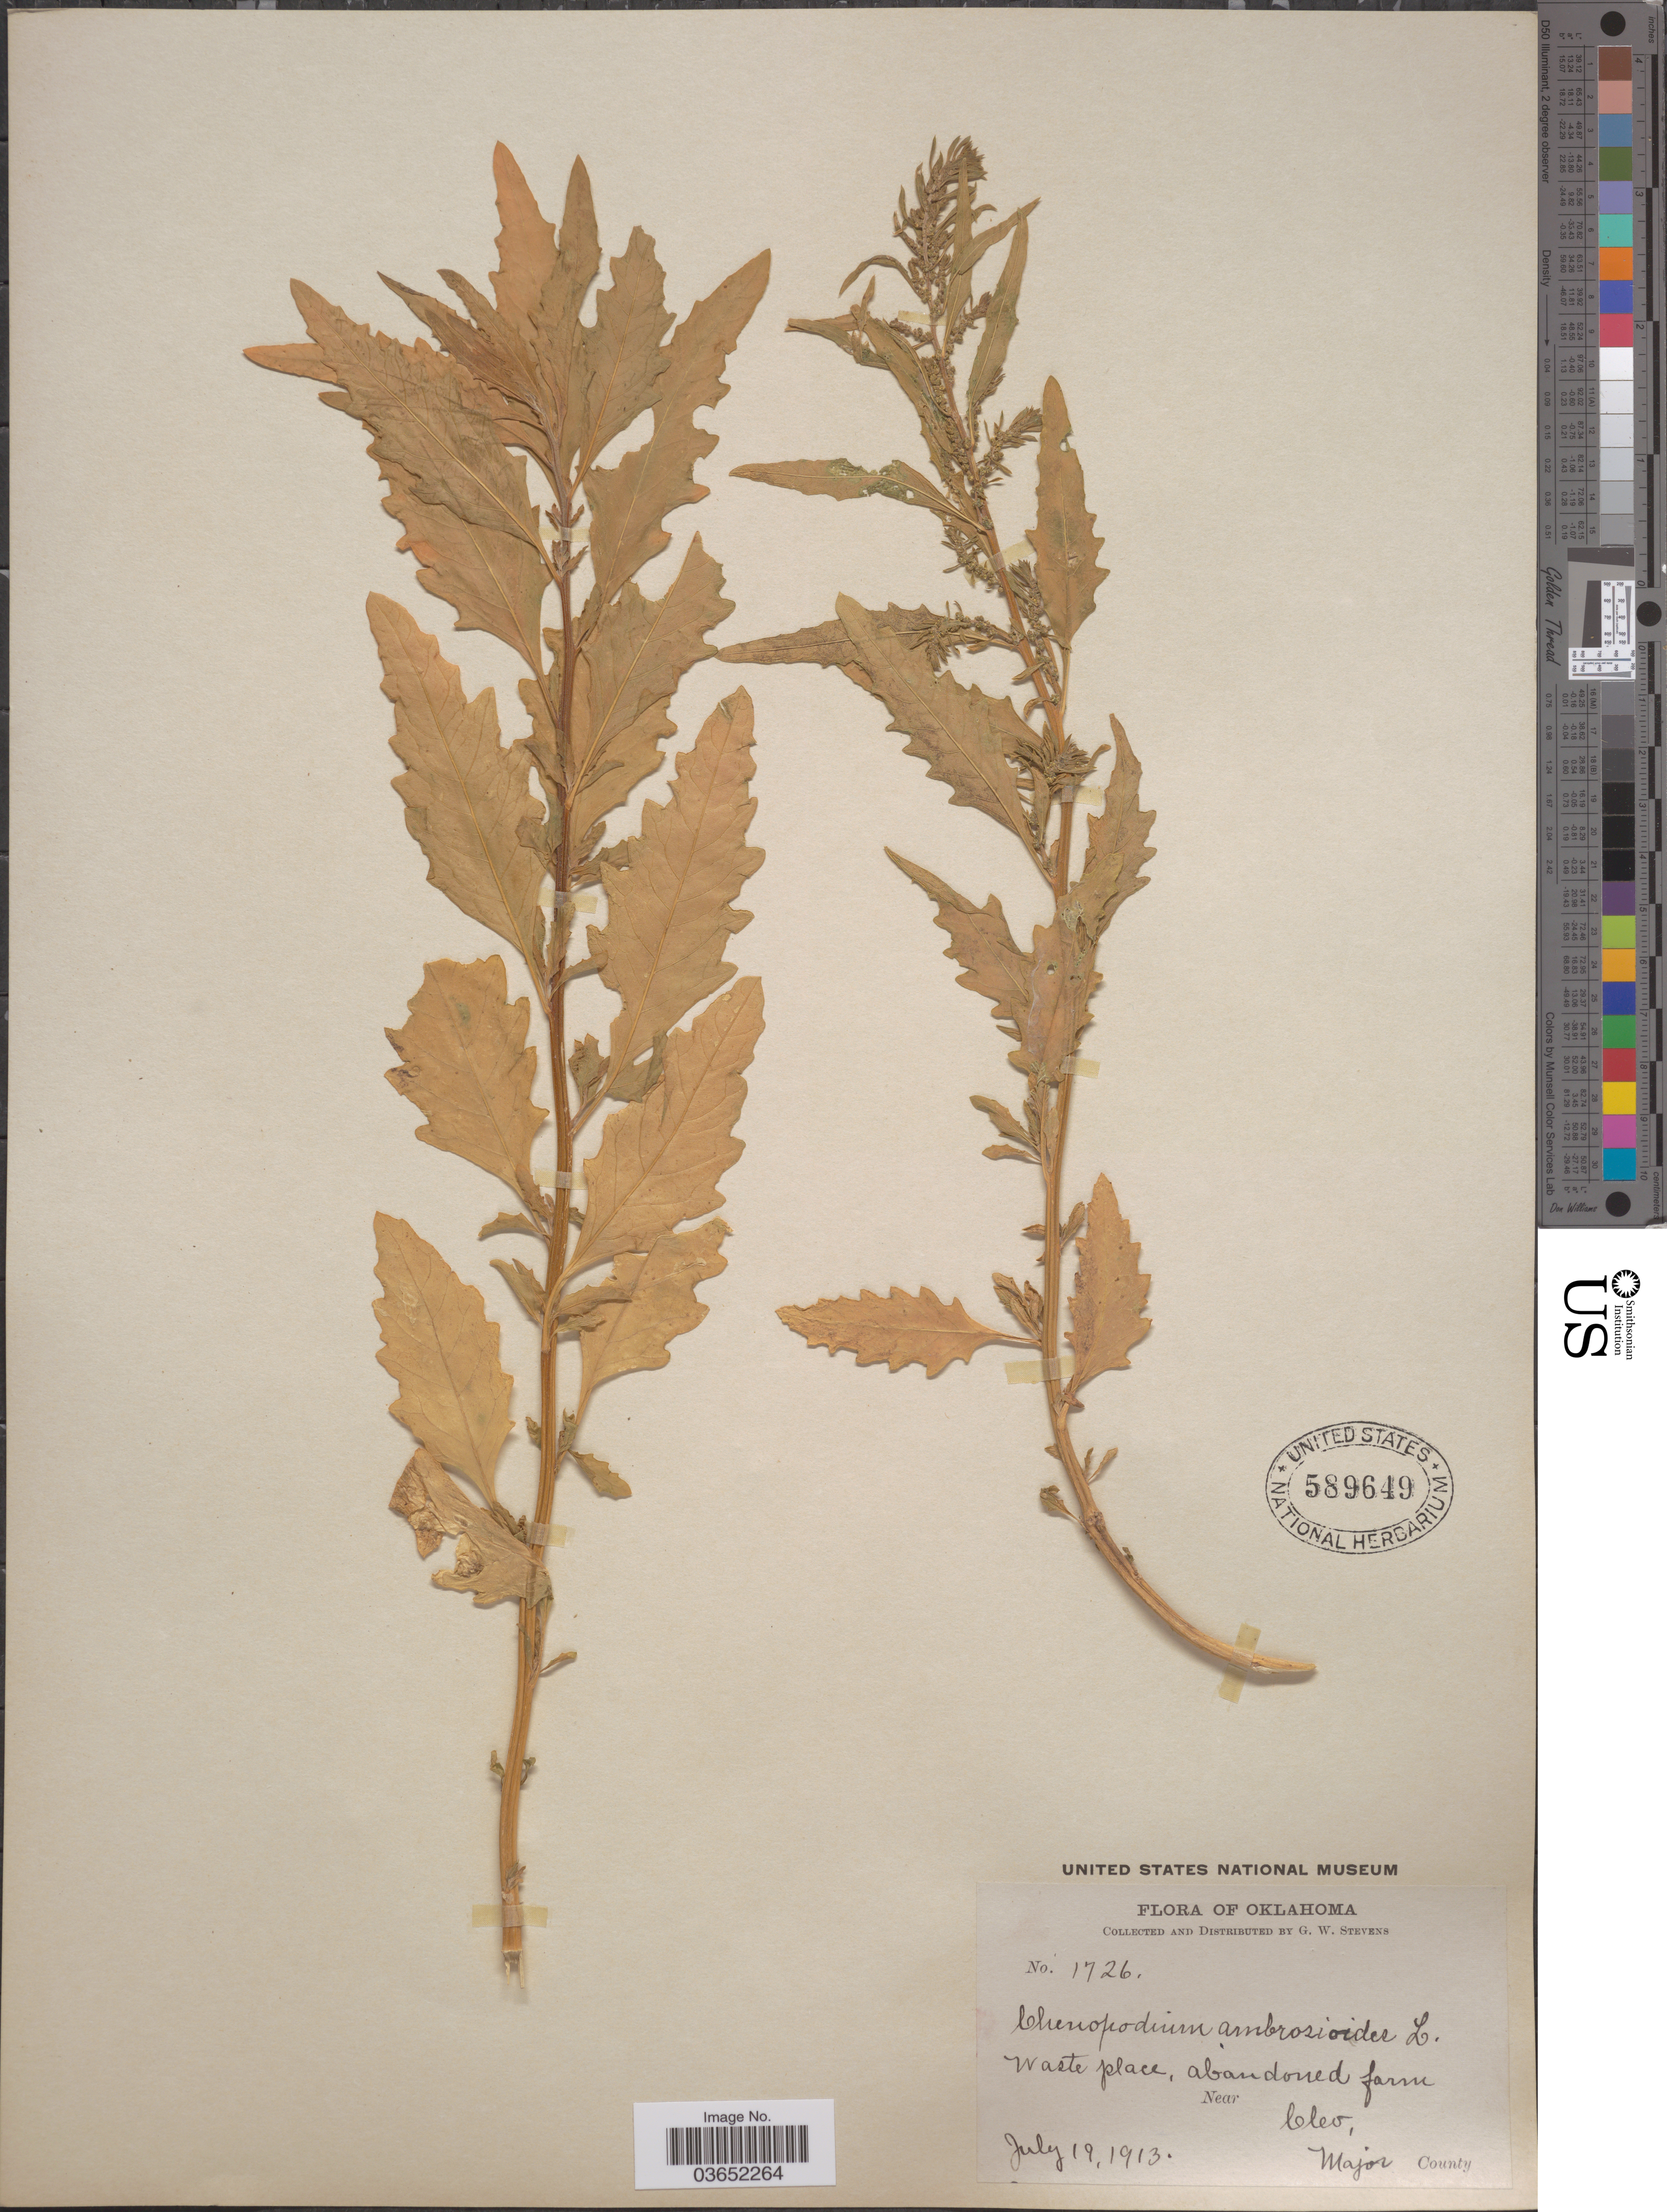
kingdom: Plantae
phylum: Tracheophyta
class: Magnoliopsida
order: Caryophyllales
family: Amaranthaceae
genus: Chenopodium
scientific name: Chenopodium ambrosioides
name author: L.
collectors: G. W. Stevens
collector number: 1726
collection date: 1913-07-19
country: United States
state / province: Oklahoma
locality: Waste place, Abandoned farm. Near Cleo, Major County.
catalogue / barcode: US 589649